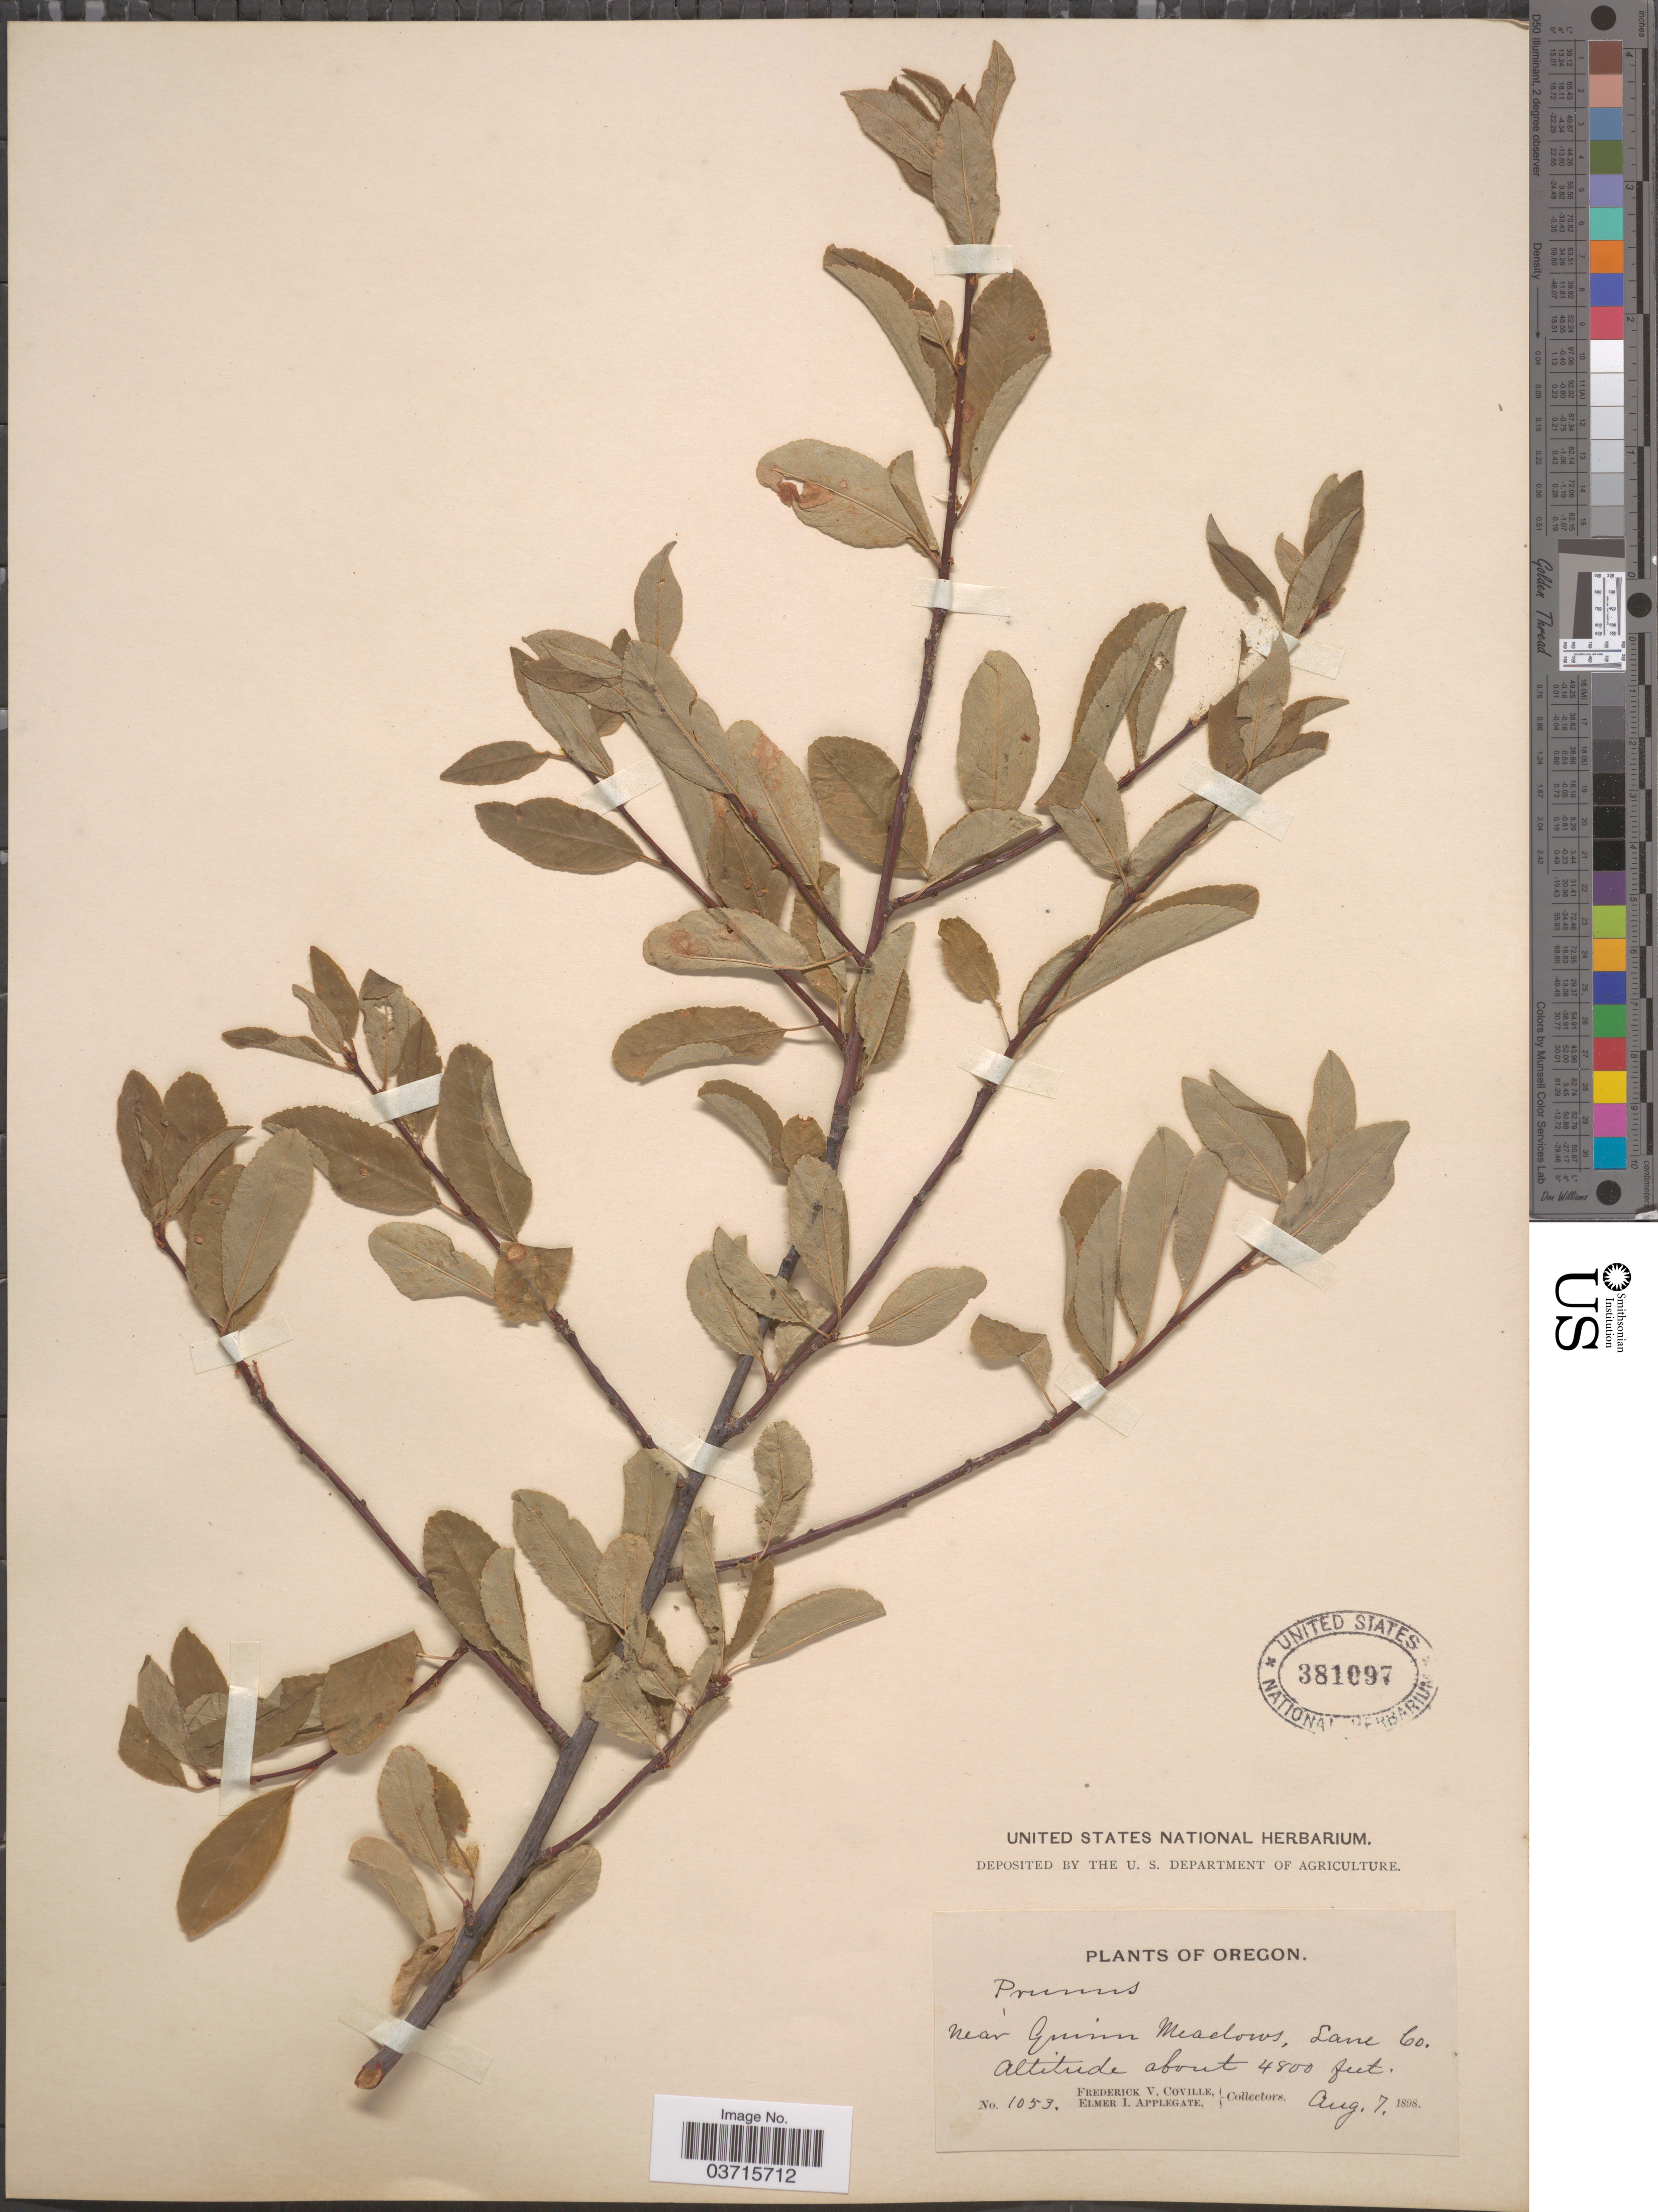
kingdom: Plantae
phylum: Tracheophyta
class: Magnoliopsida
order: Rosales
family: Rosaceae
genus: Prunus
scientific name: Prunus emarginata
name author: (Douglas ex Hook.) Eaton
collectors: F. V. Coville & E. I. Applegate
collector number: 1053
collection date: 1898-08-07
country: United States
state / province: Oregon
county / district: Lane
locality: Near Quinn Meadows, Lane Co.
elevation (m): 1463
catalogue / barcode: US 381097